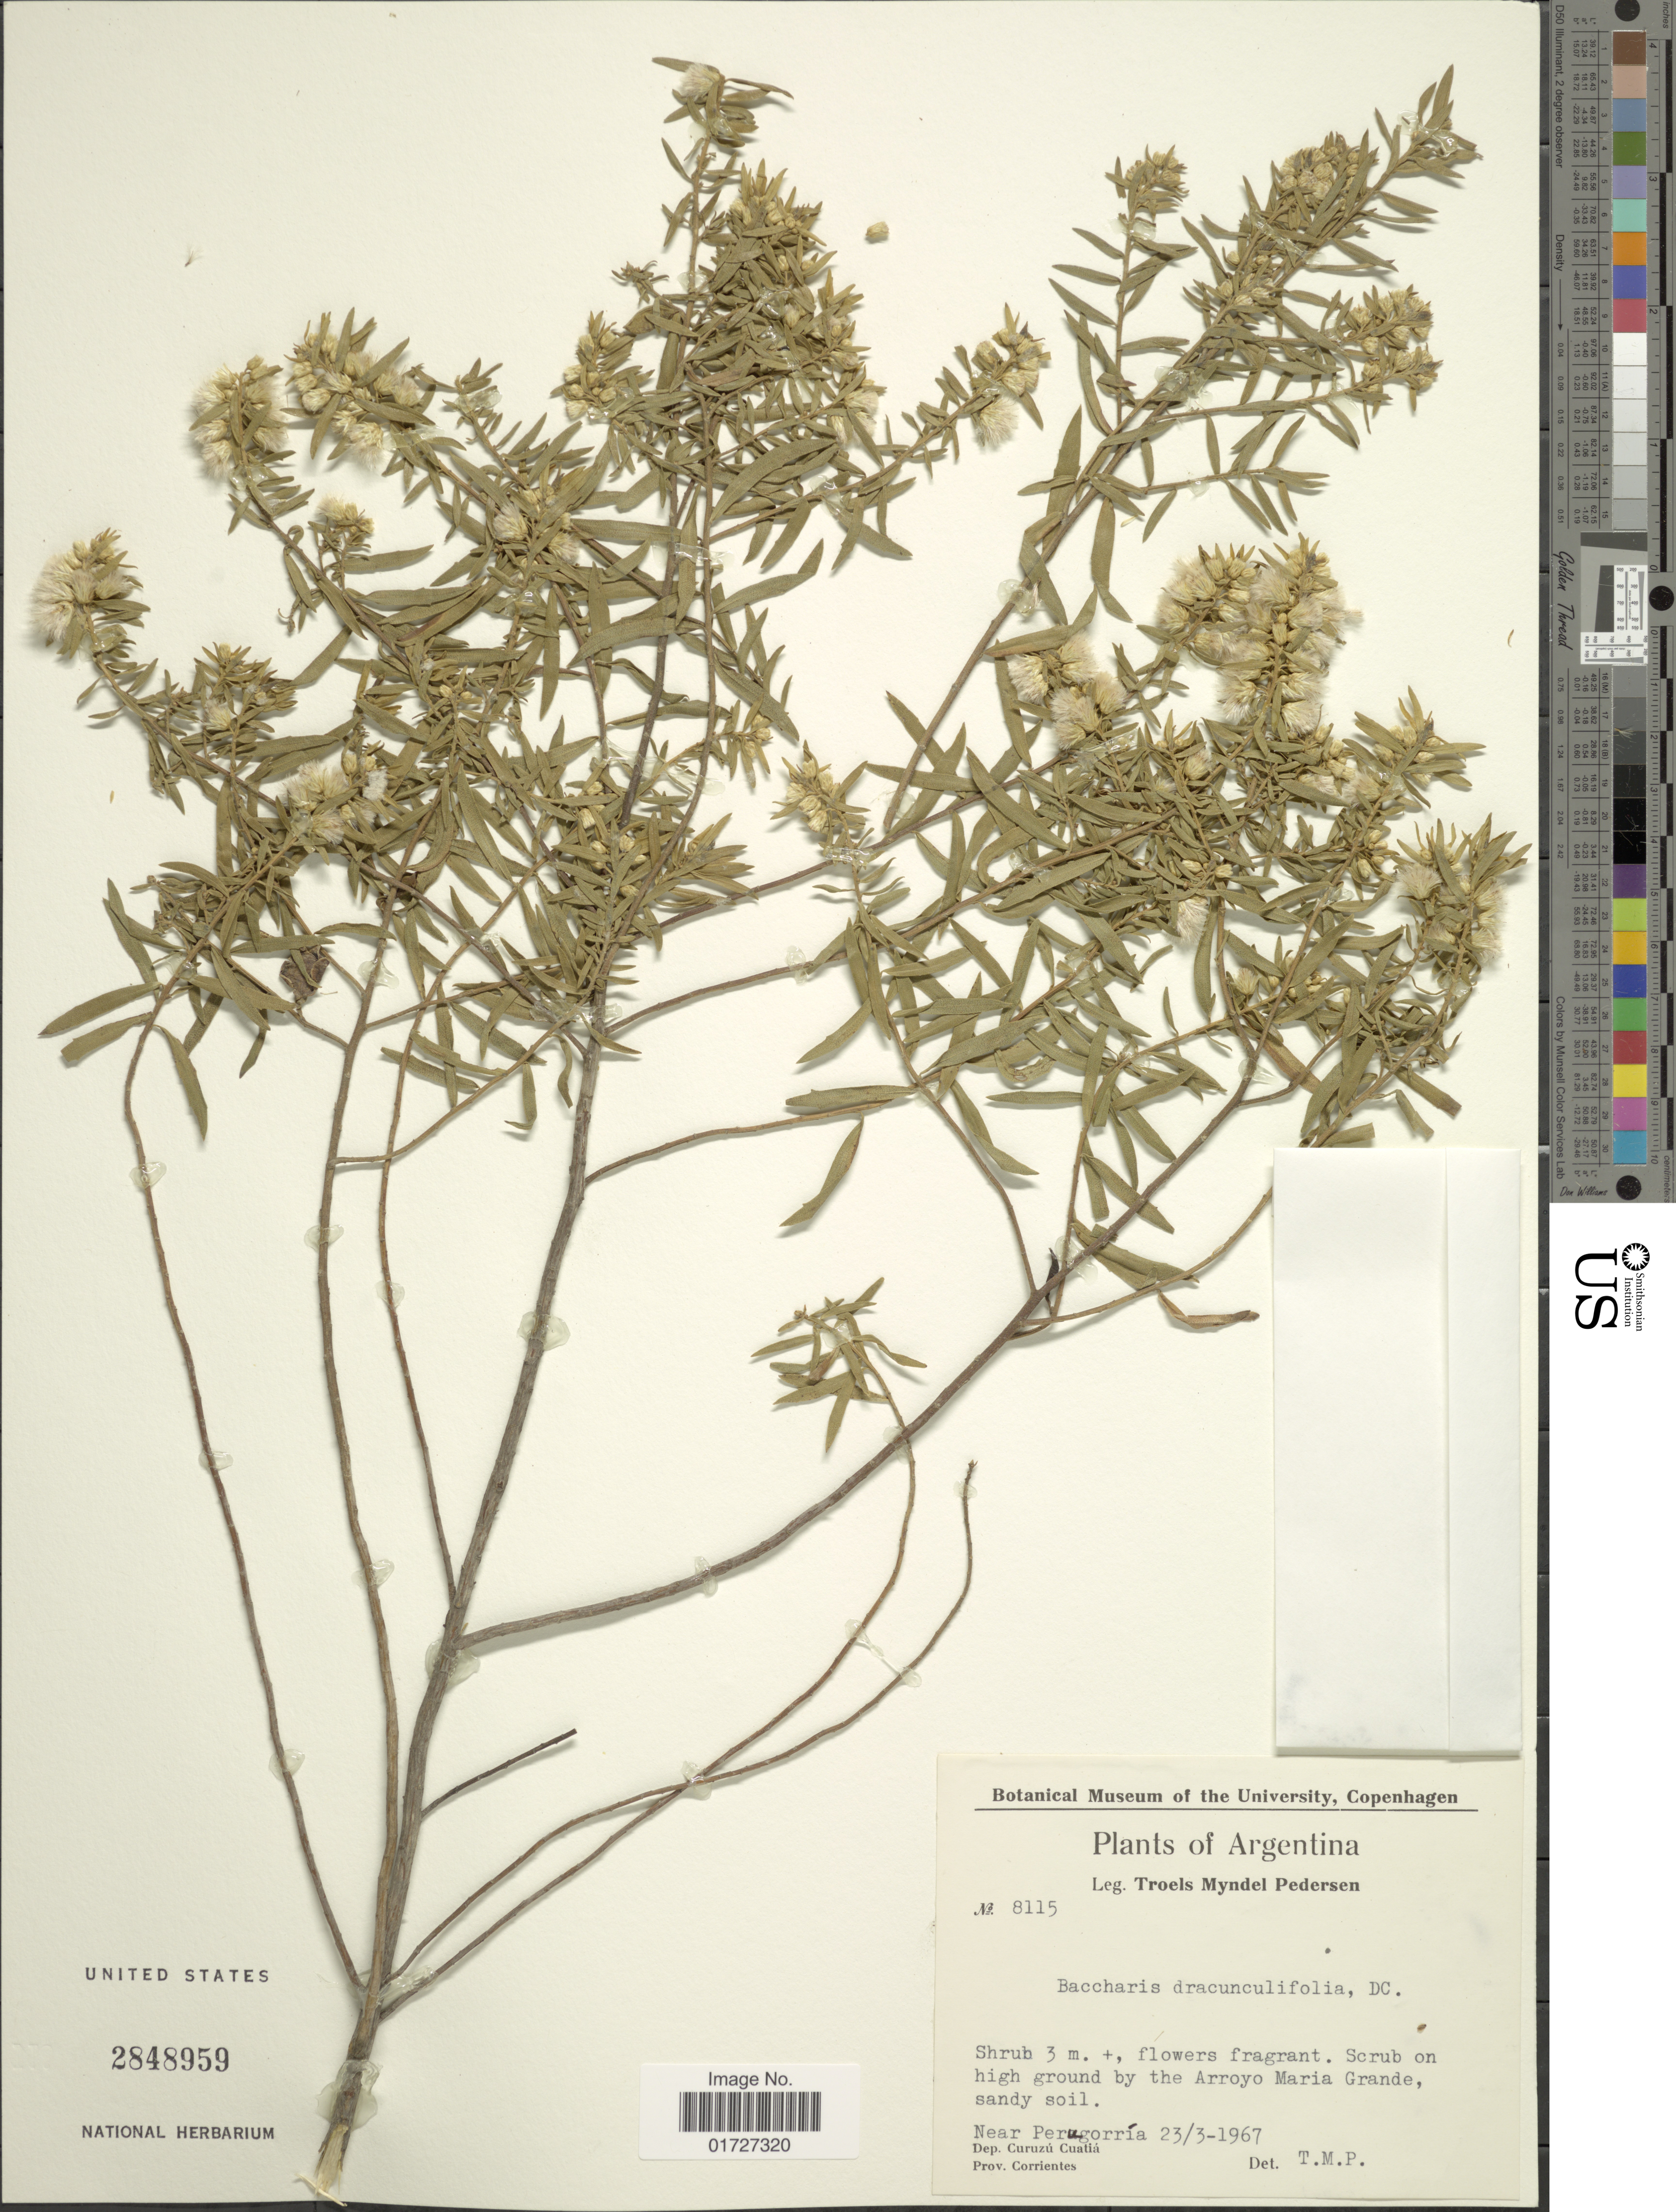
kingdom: Plantae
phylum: Tracheophyta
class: Magnoliopsida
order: Asterales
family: Asteraceae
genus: Baccharis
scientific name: Baccharis dracunculifolia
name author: DC.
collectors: T. Pederson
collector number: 8115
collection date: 1967-03-23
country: Argentina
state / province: Corrientes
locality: Near Perugorria, Dep. Curuzu Cuatia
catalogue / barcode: US 2848959